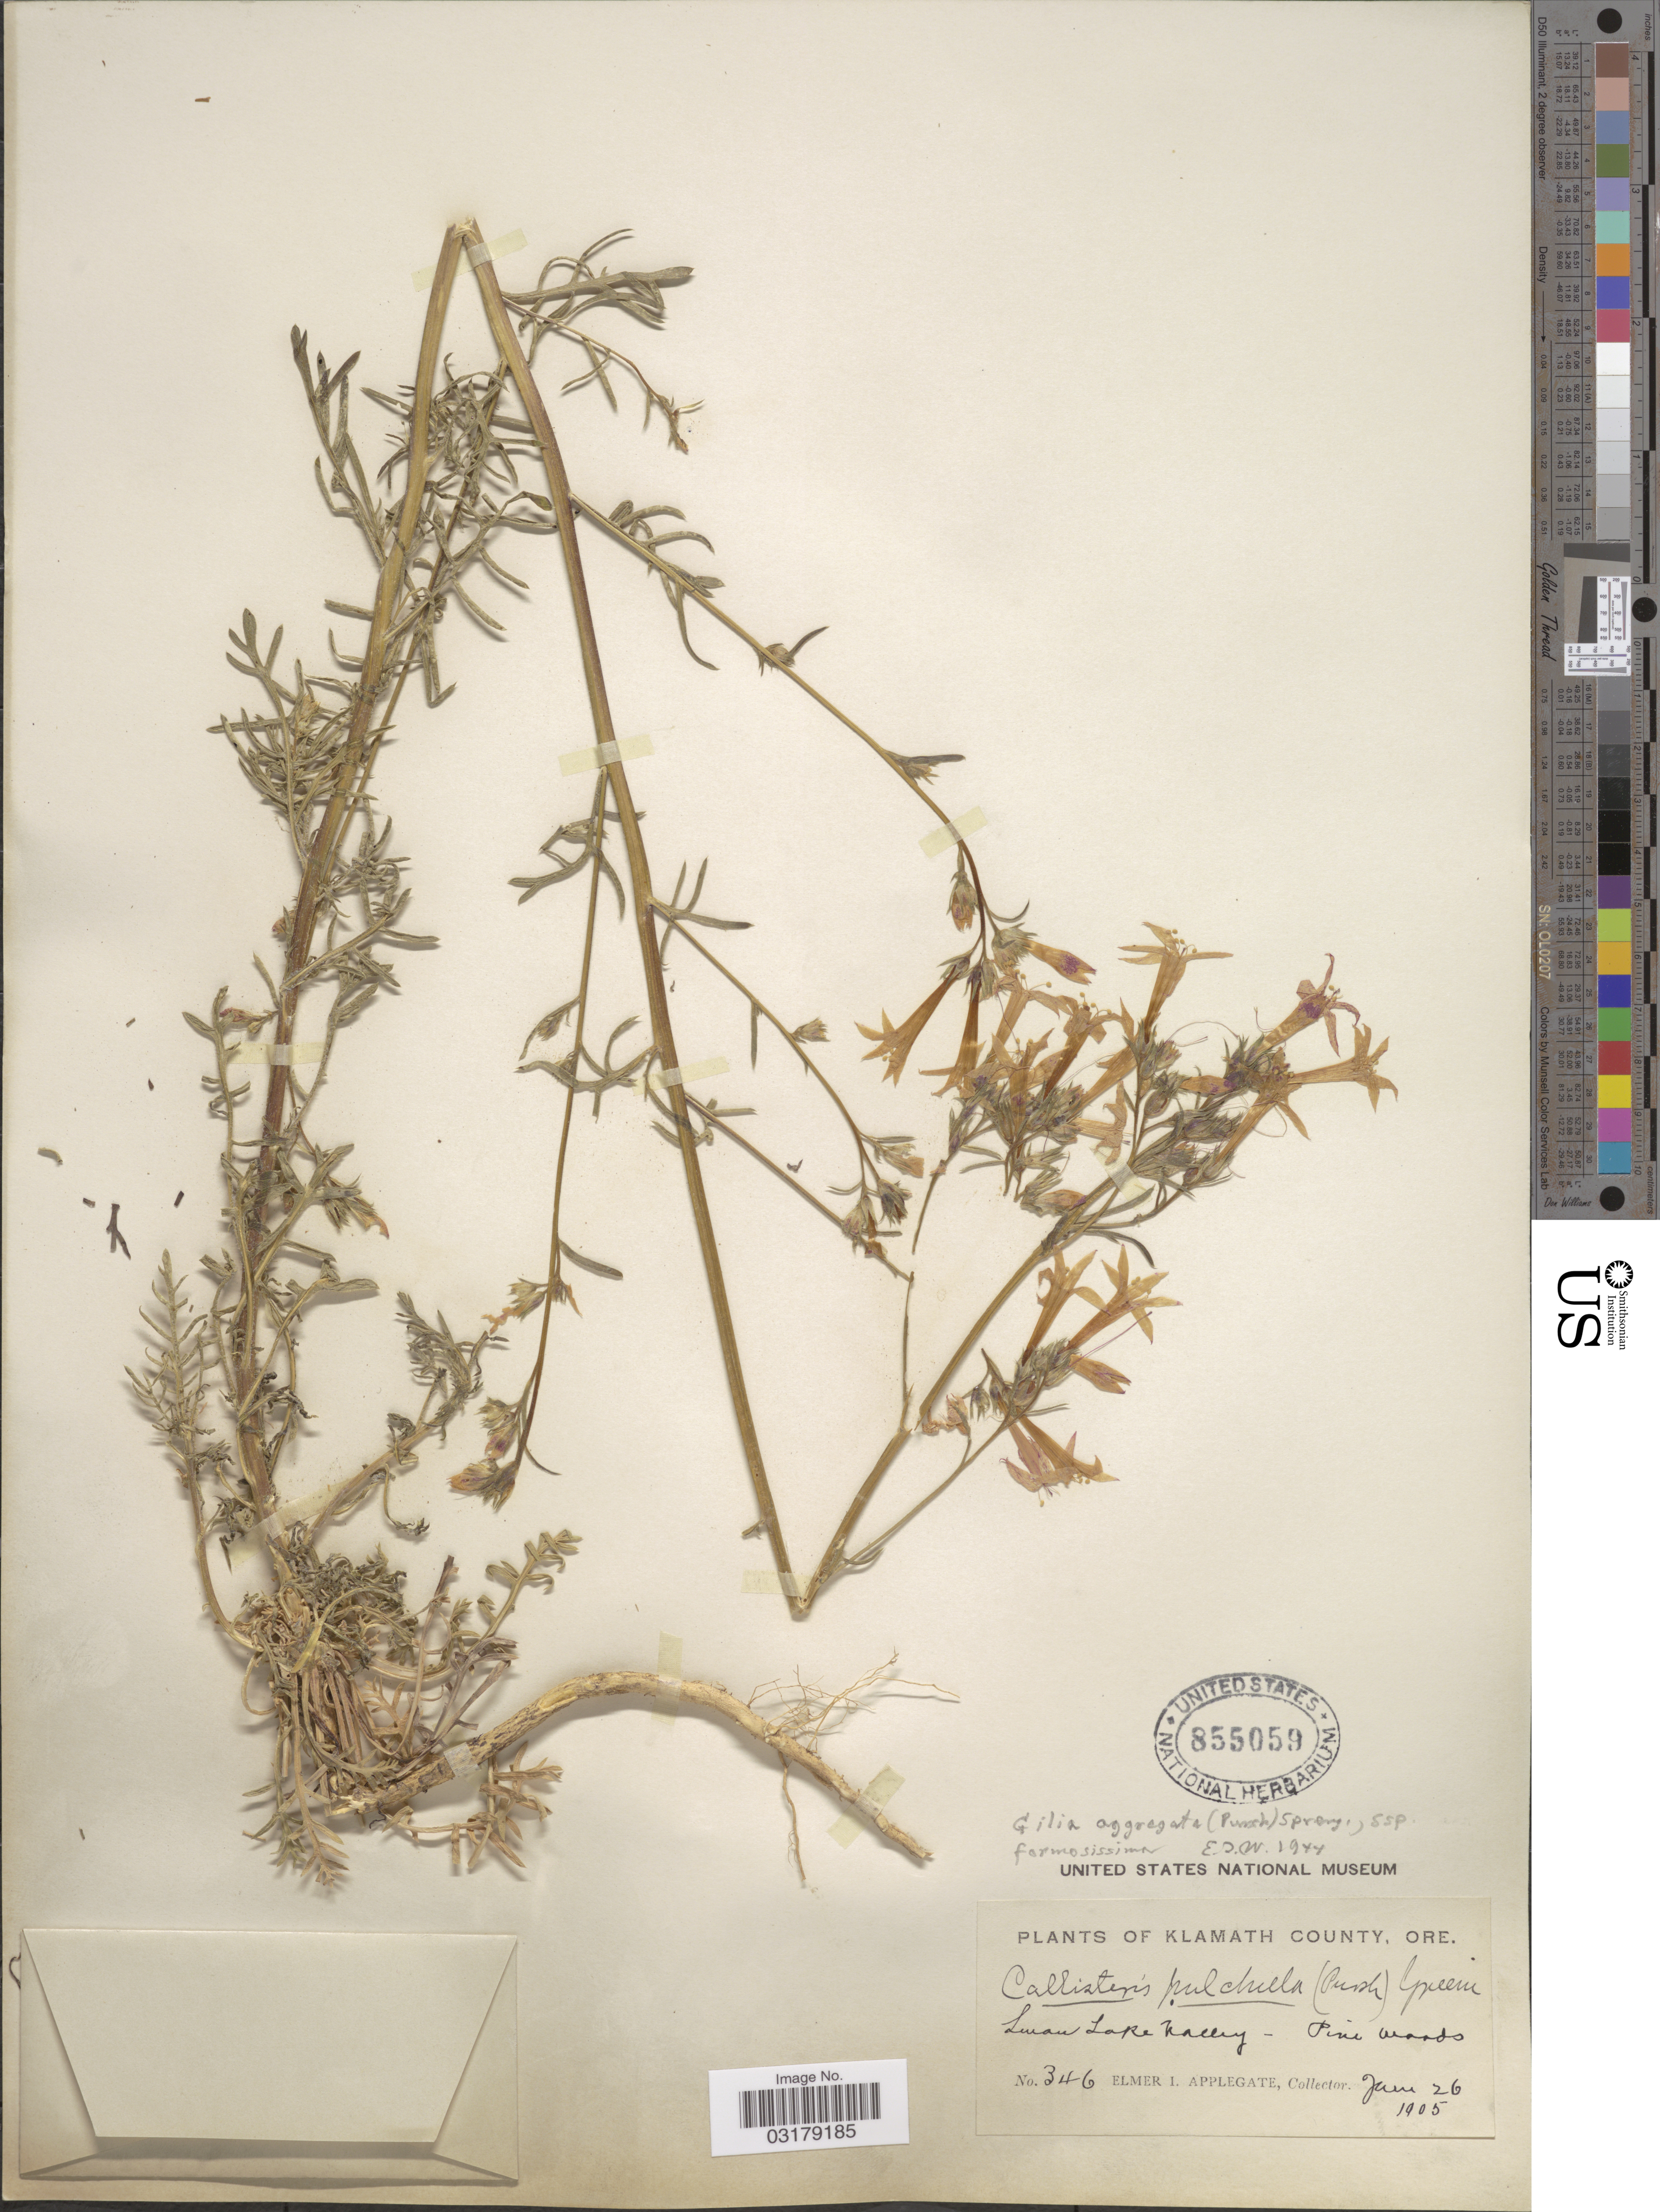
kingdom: Plantae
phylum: Tracheophyta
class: Magnoliopsida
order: Ericales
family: Polemoniaceae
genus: Ipomopsis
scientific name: Ipomopsis aggregata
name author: (Pursh) V.E. Grant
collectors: E. I. Applegate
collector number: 346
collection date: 1905-06-26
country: United States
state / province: Oregon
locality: Klamath County. Swan Lake Valley - Pine woods.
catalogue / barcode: US 855059